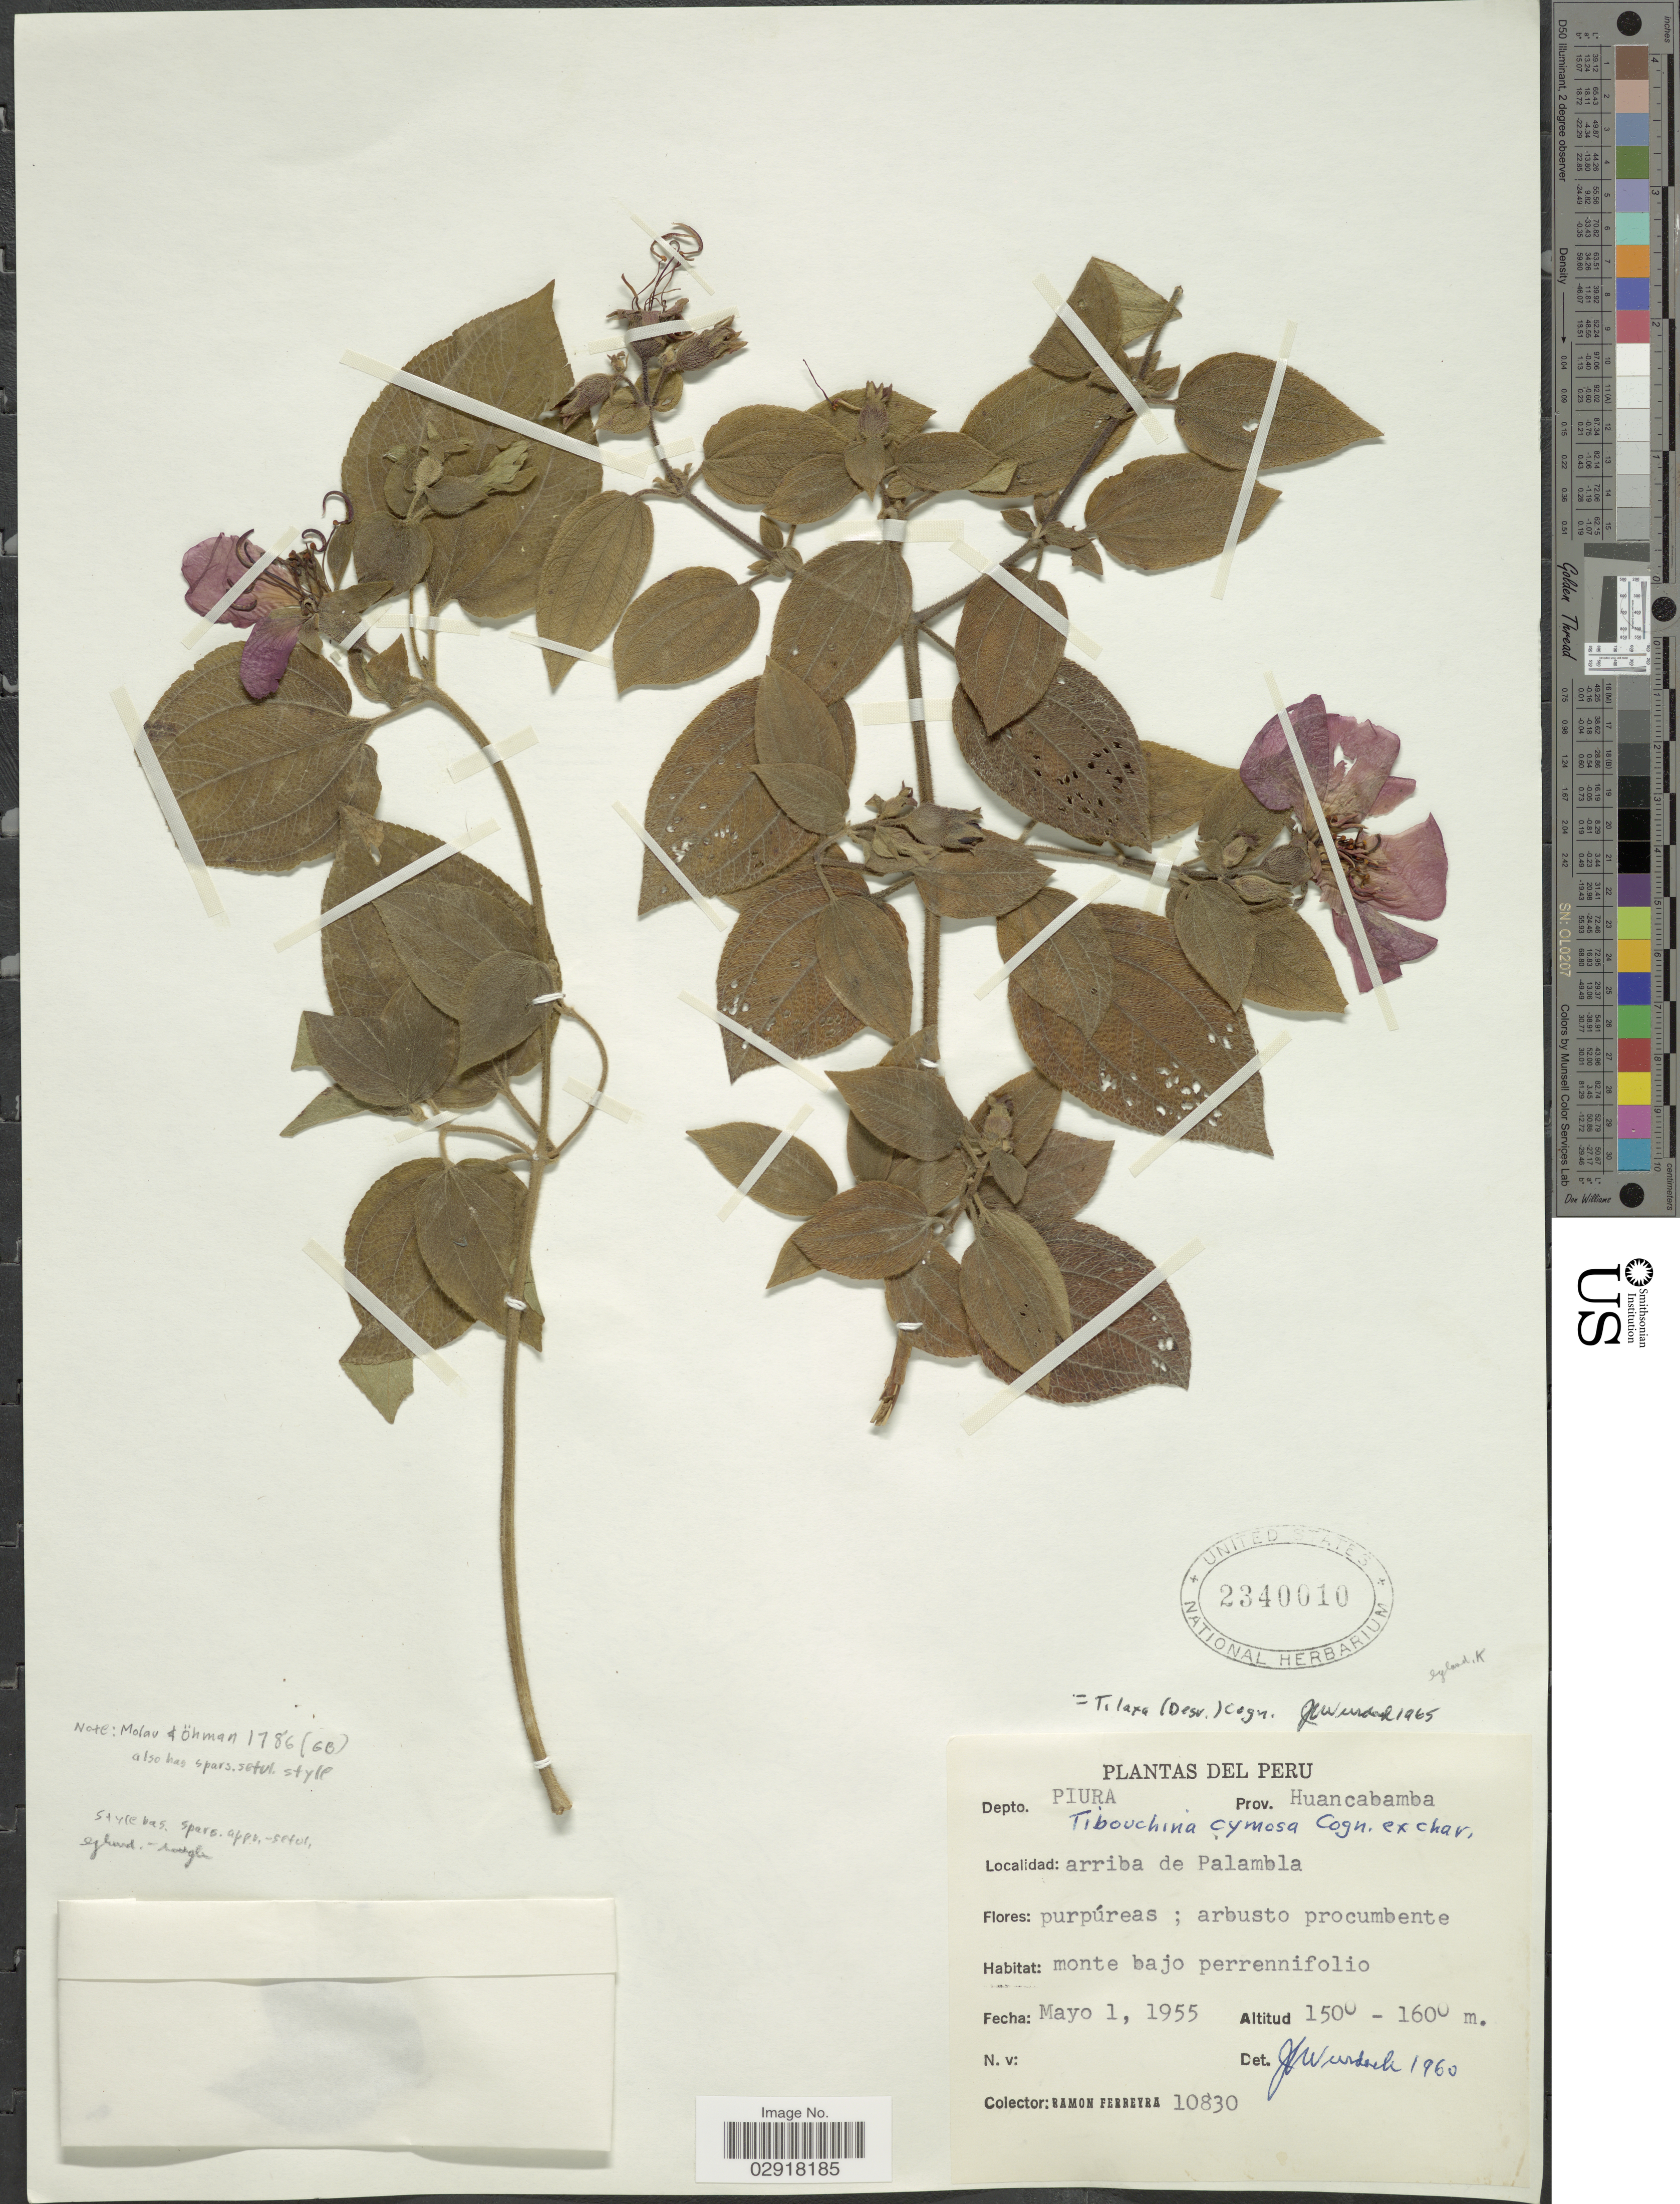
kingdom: Plantae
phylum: Tracheophyta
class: Magnoliopsida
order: Myrtales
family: Melastomataceae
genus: Chaetogastra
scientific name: Chaetogastra laxa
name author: (Desr.) P.J.F. Guim. & Michelang.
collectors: R. A. Ferreyra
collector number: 10830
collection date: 1955-05-01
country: Peru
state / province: Piura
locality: Depto. Piura. Prov. Huancabamba. Arriba de Palambla.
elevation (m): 1500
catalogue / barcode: US 2340010